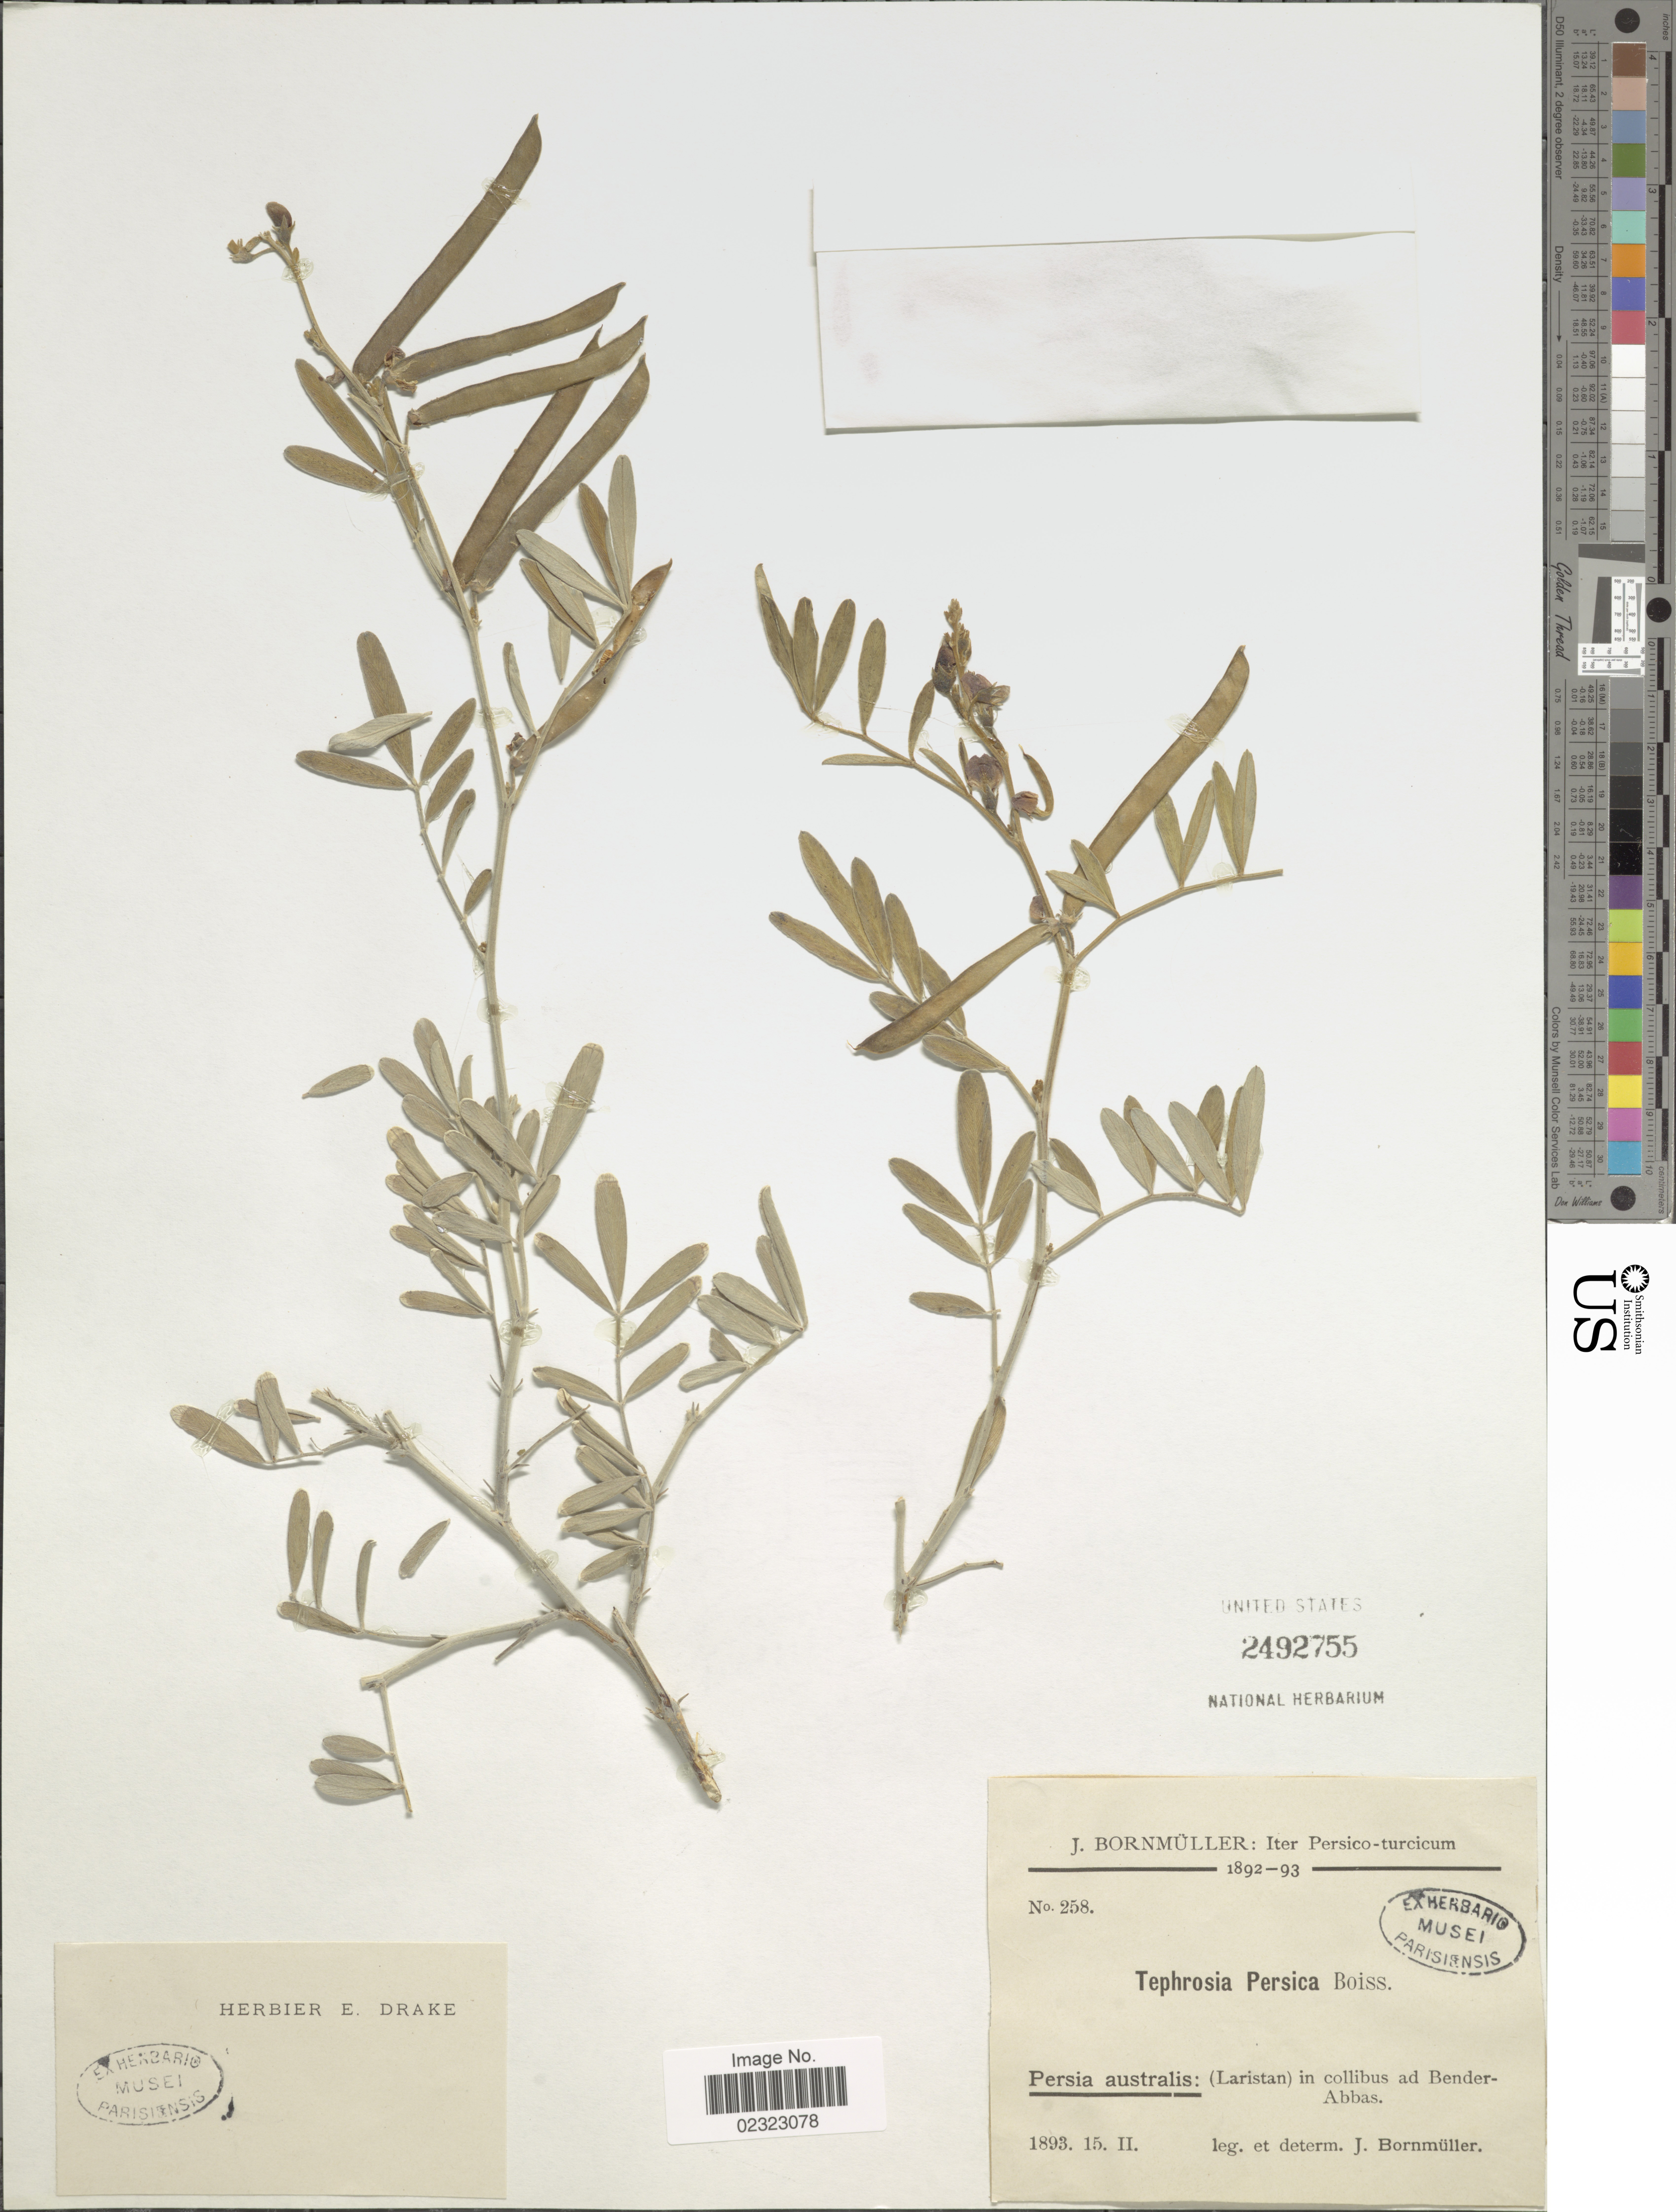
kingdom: Plantae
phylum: Tracheophyta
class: Magnoliopsida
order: Fabales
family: Fabaceae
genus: Tephrosia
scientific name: Tephrosia persica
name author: Boiss.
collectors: J. Bornmüller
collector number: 258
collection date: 1893-02-15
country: Iran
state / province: Hormozgan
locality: Persico-turcicum. Persia australis: (Laristan) ad Bender-Abbas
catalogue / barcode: US 2492755